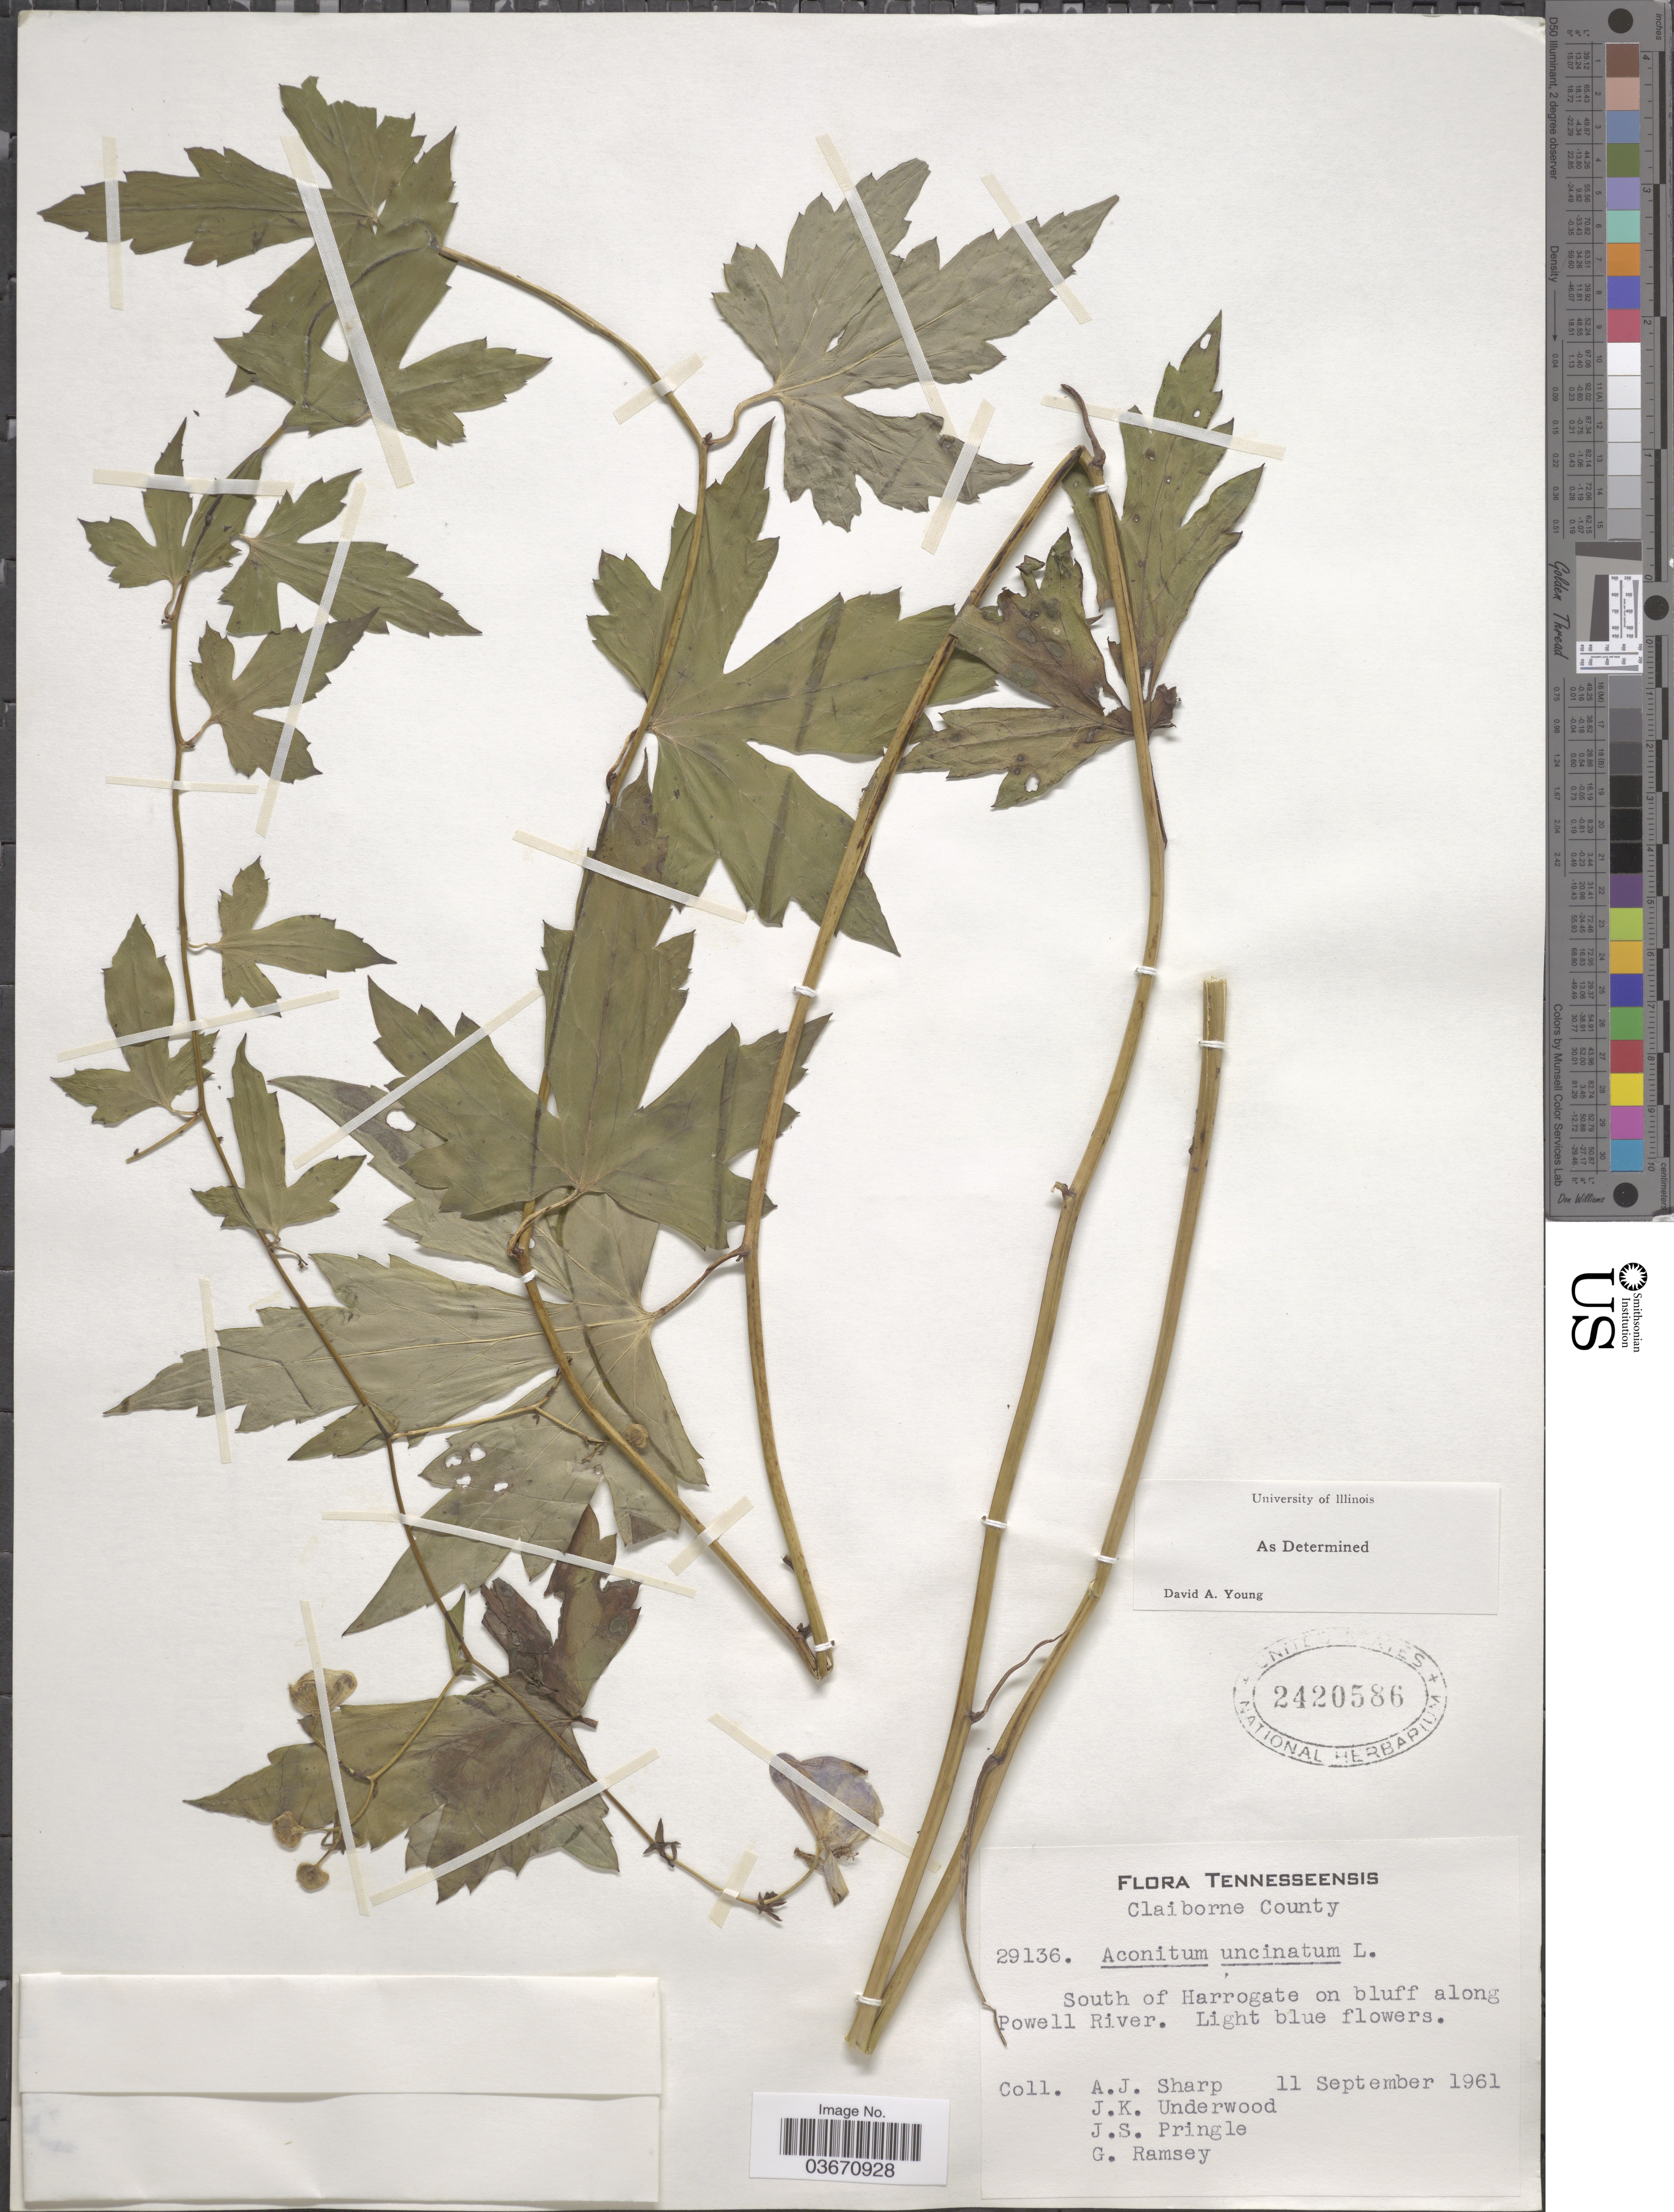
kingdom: Plantae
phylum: Tracheophyta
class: Magnoliopsida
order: Ranunculales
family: Ranunculaceae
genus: Aconitum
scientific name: Aconitum uncinatum var. uncinatum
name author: L.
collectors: A. J. Sharp, J. K. Underwood, J. S. Pringle & G. Ramsey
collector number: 29136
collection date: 1961-09-11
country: United States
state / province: Tennessee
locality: Claiborne County. South of Harrogate on bluff along Powell River.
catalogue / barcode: US 2420586